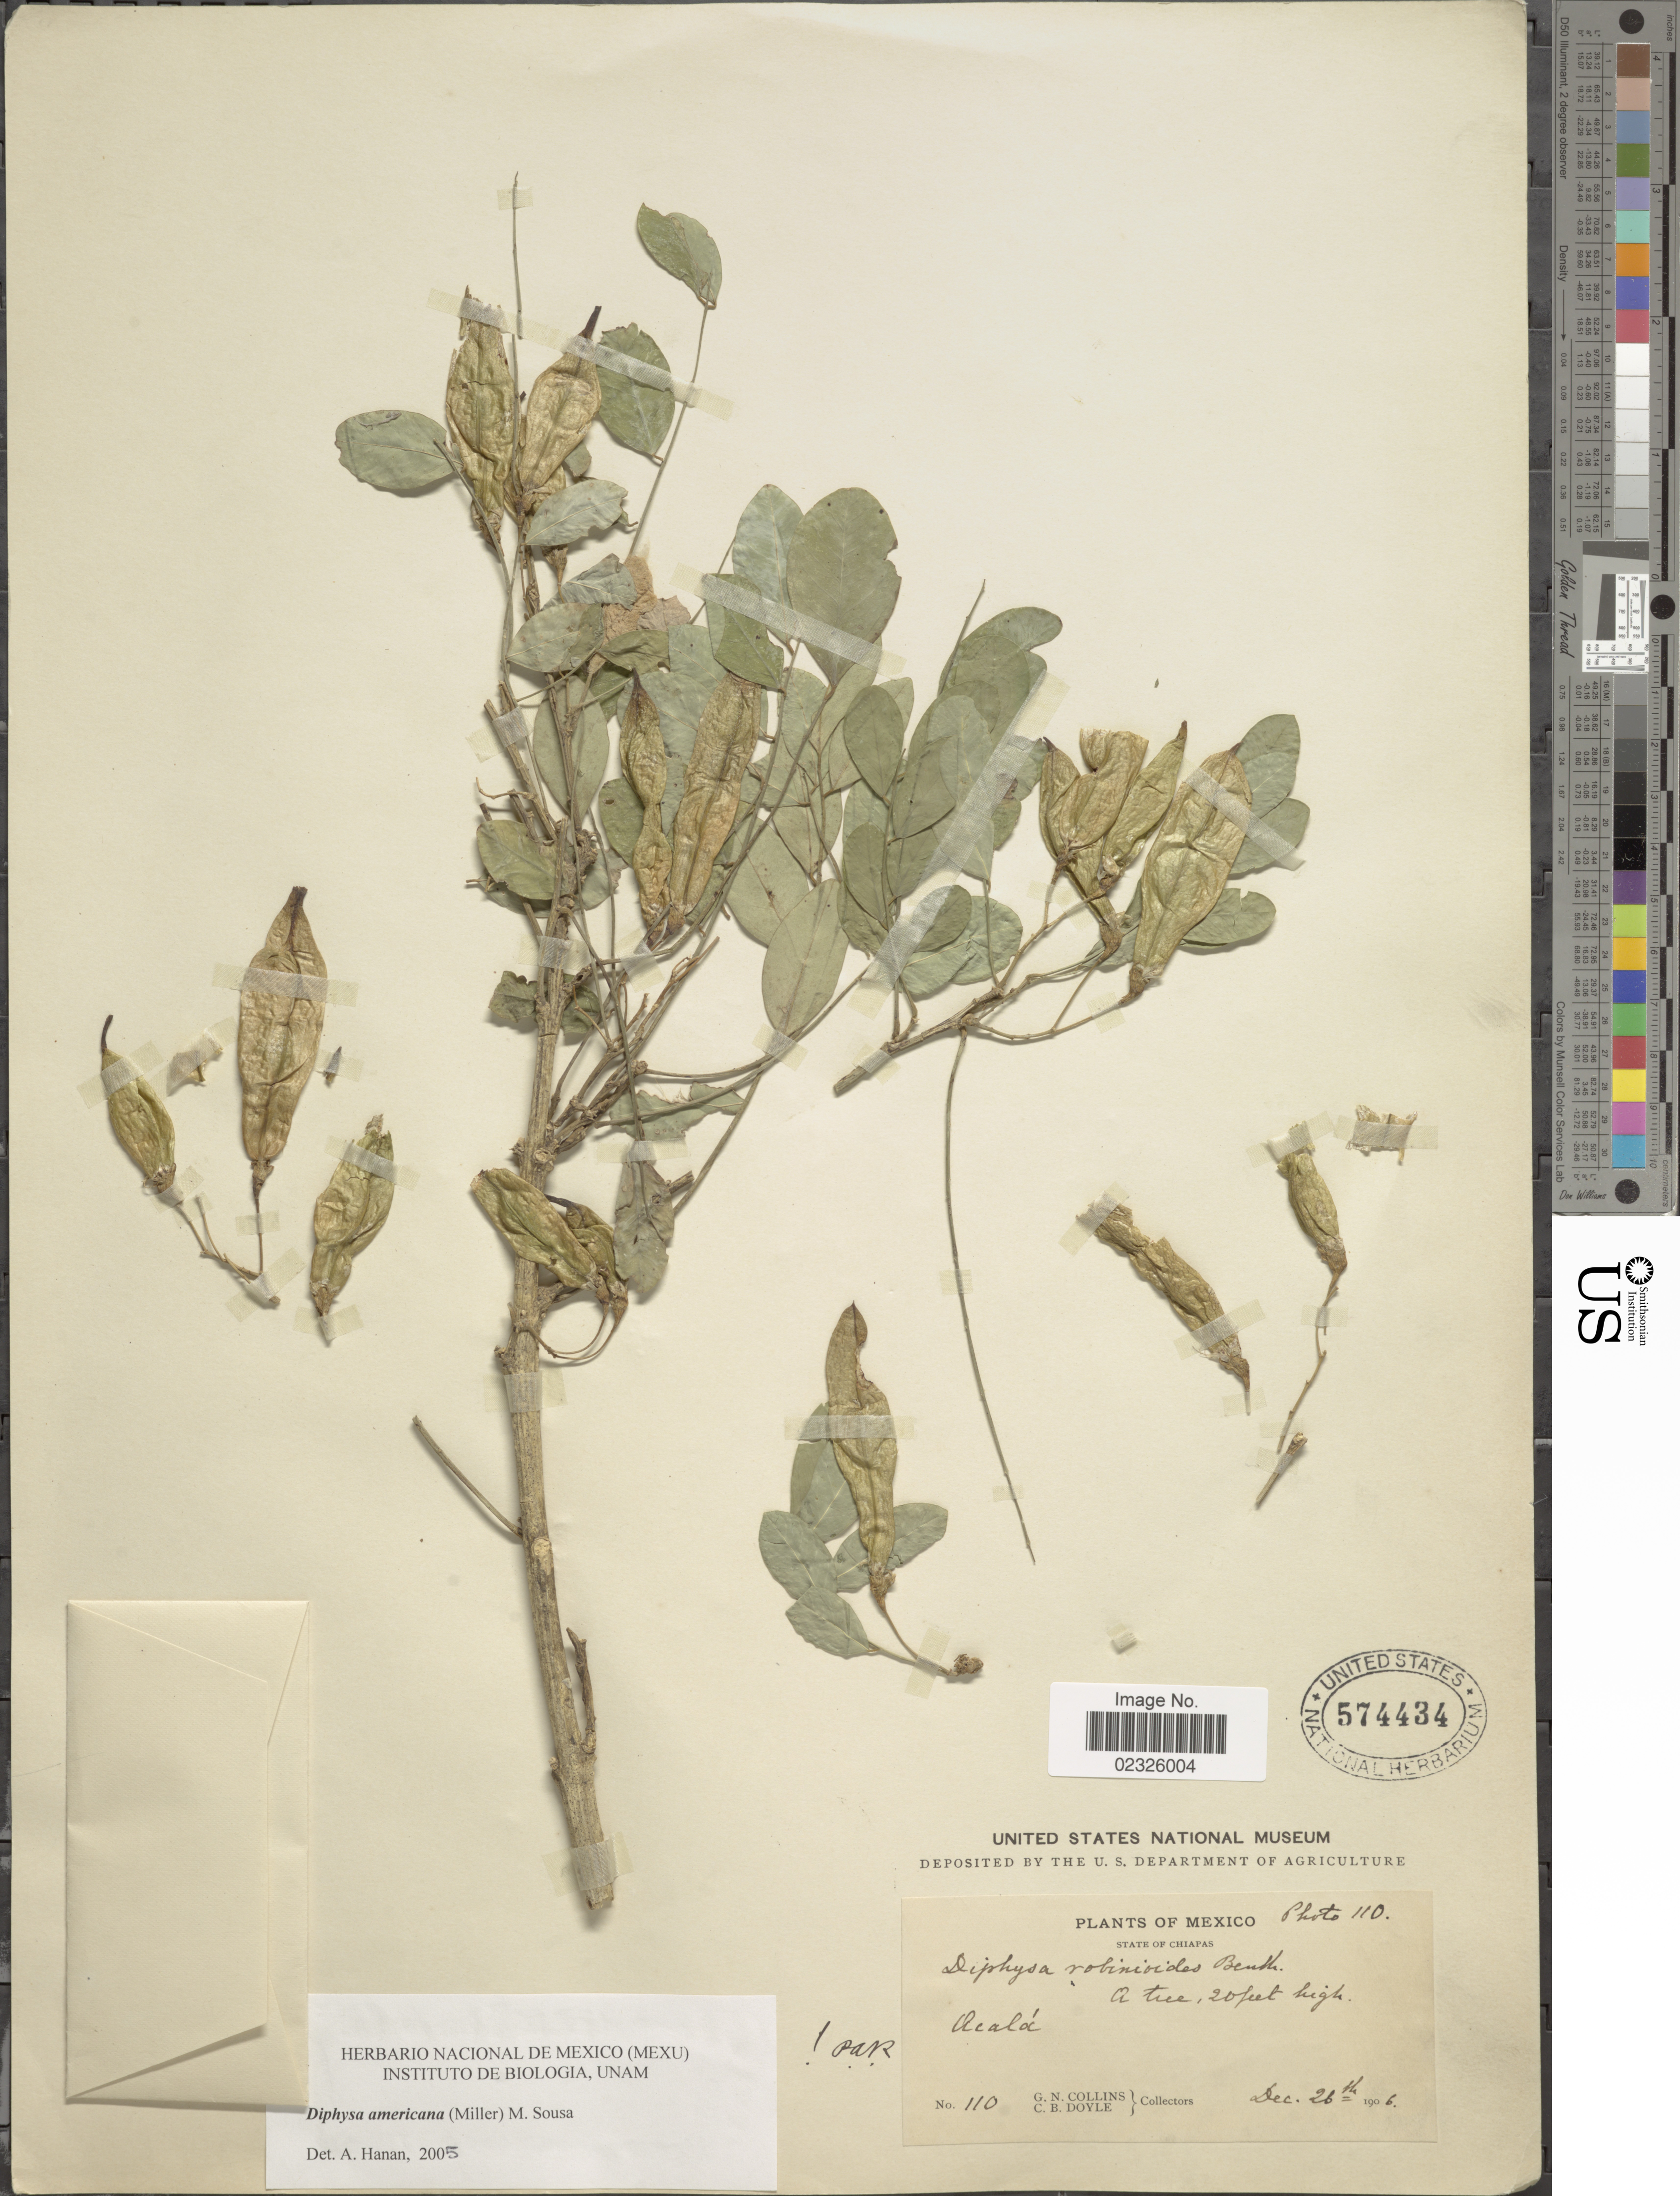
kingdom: Plantae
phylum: Tracheophyta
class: Magnoliopsida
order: Fabales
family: Fabaceae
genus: Diphysa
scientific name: Diphysa americana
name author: (Mill.) M. Sousa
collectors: G. Collins & C. Doyle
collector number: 110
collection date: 1906-12-26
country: Mexico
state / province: Chiapas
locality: Acala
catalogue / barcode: US 574434